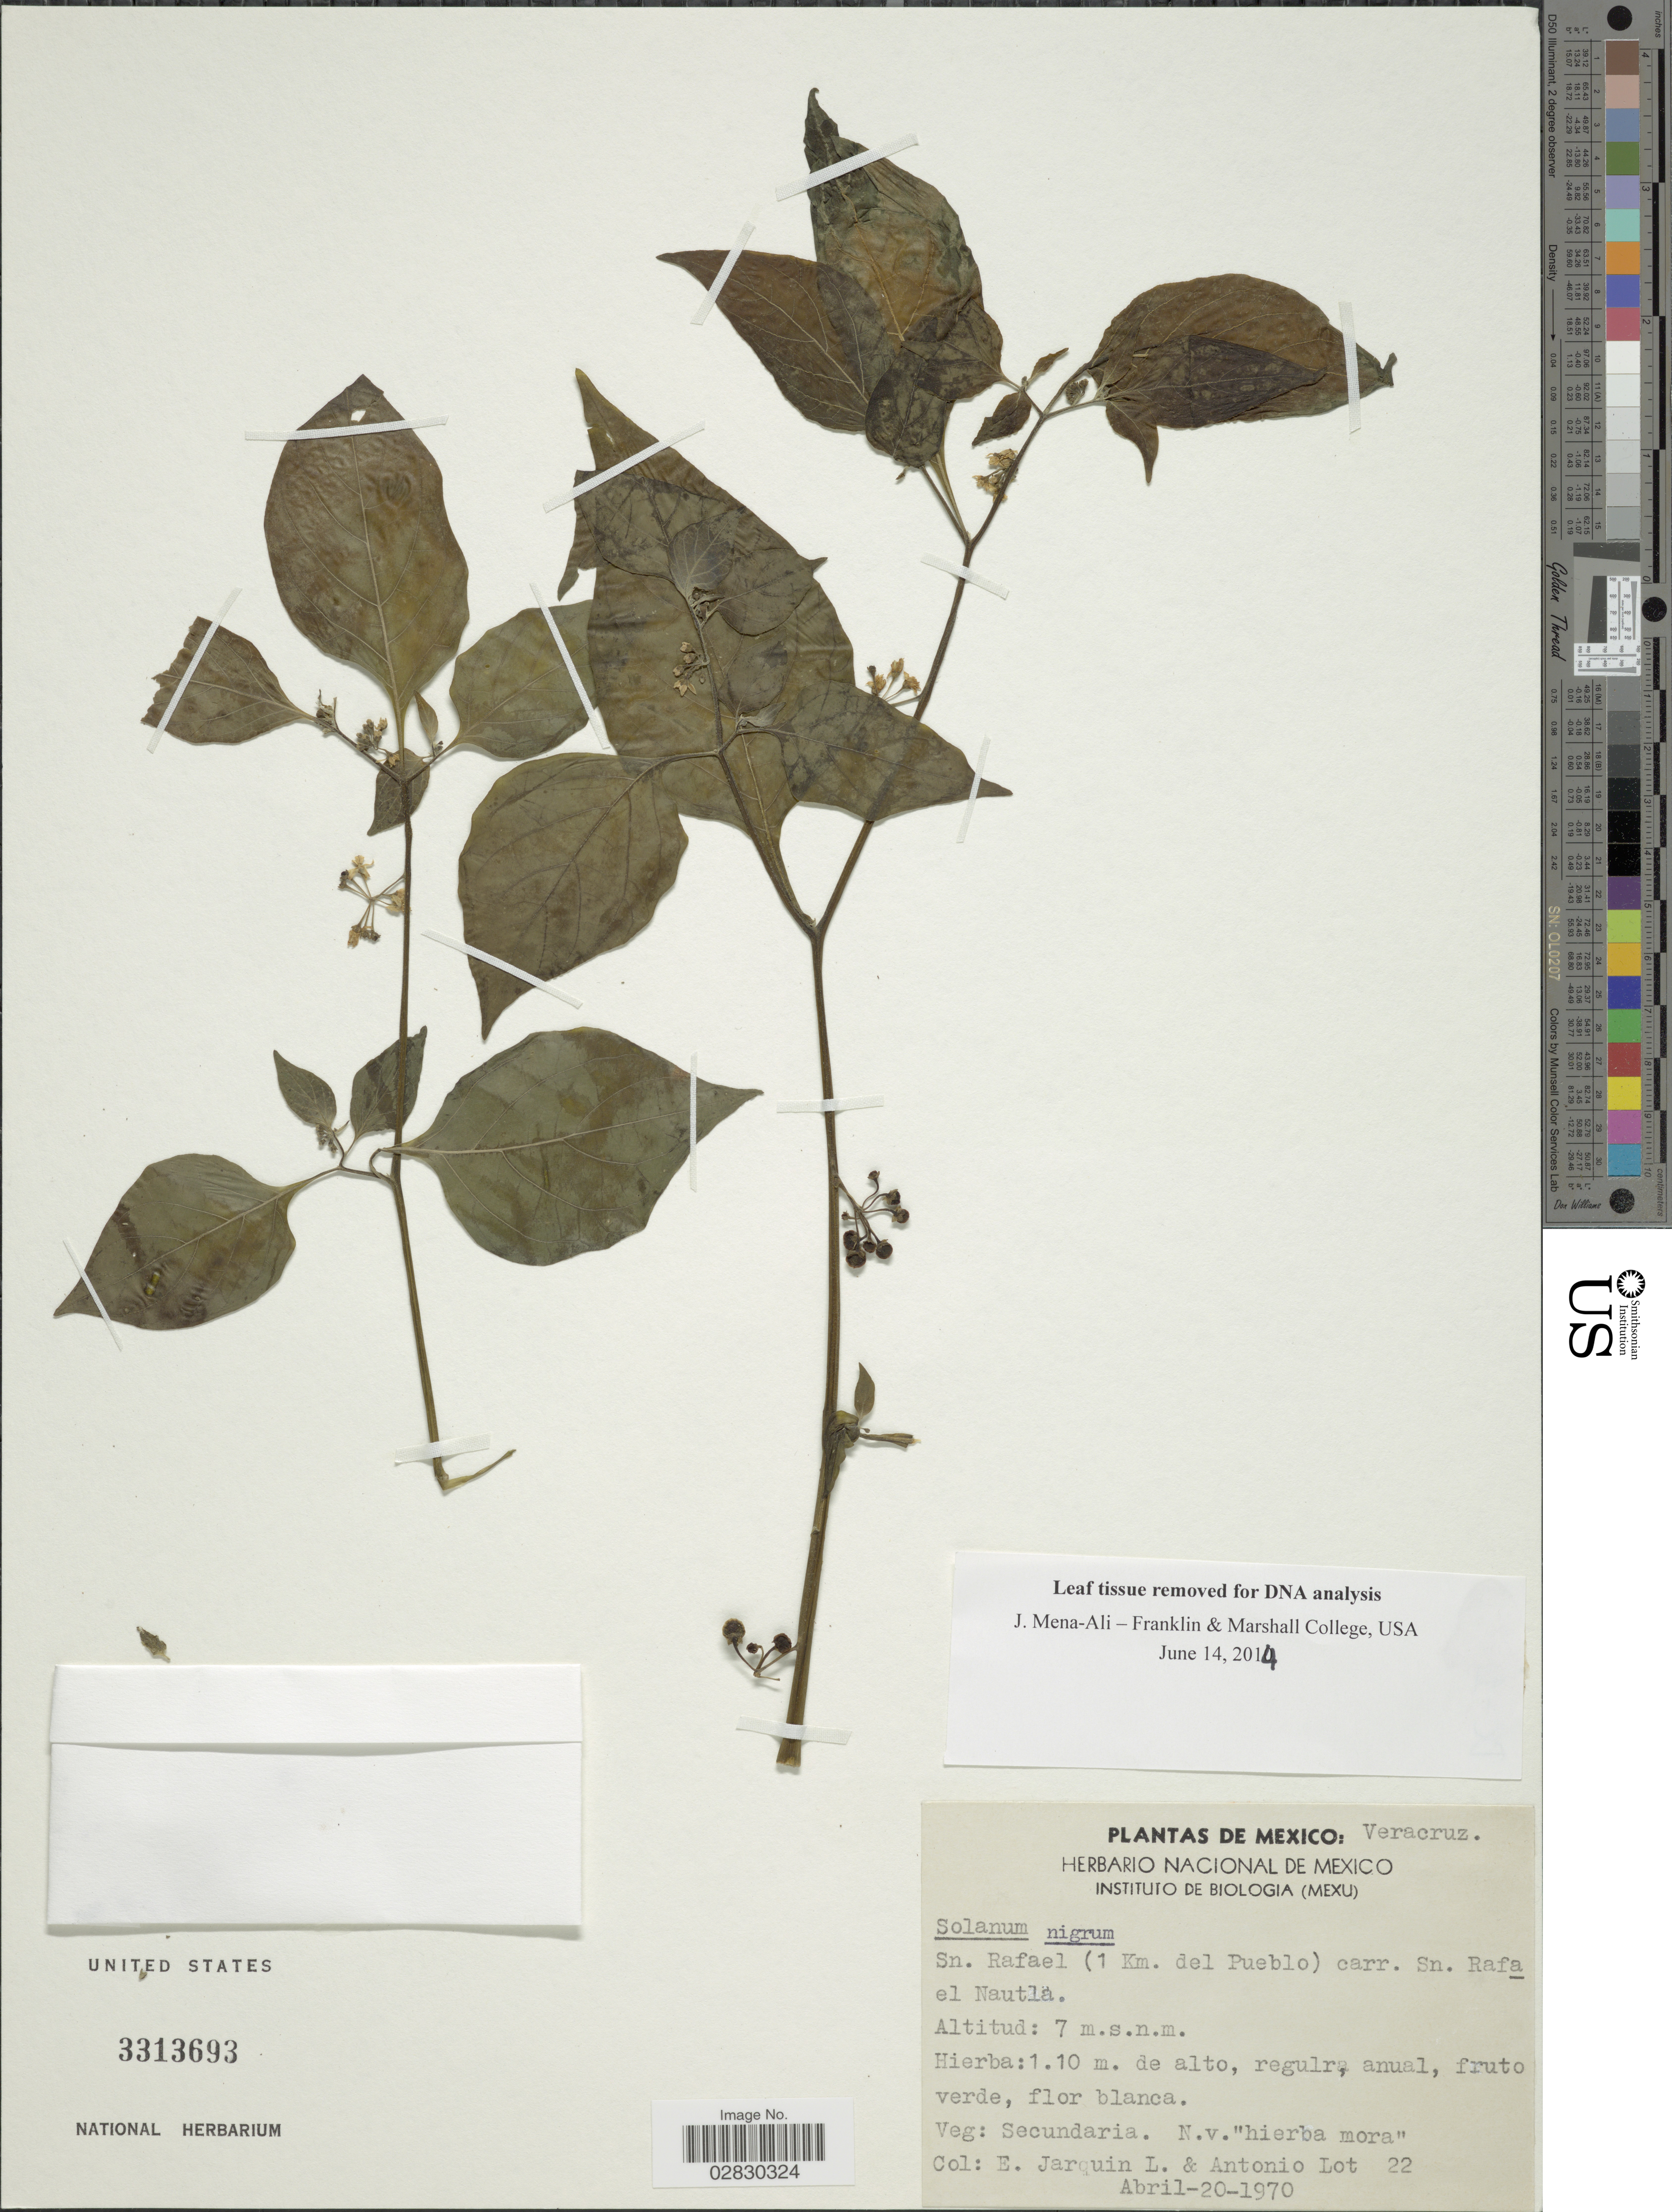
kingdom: Plantae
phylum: Tracheophyta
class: Magnoliopsida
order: Solanales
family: Solanaceae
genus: Solanum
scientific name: Solanum americanum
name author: Mill.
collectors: E. Jarquin L. & Lot, A.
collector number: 22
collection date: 1970-04-20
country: Mexico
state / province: Veracruz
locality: Veracruz. Sn. Rafael (1 Km. del Pueblo) carr. Sn. Rafa el Nautla.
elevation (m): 7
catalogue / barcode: US 3313693